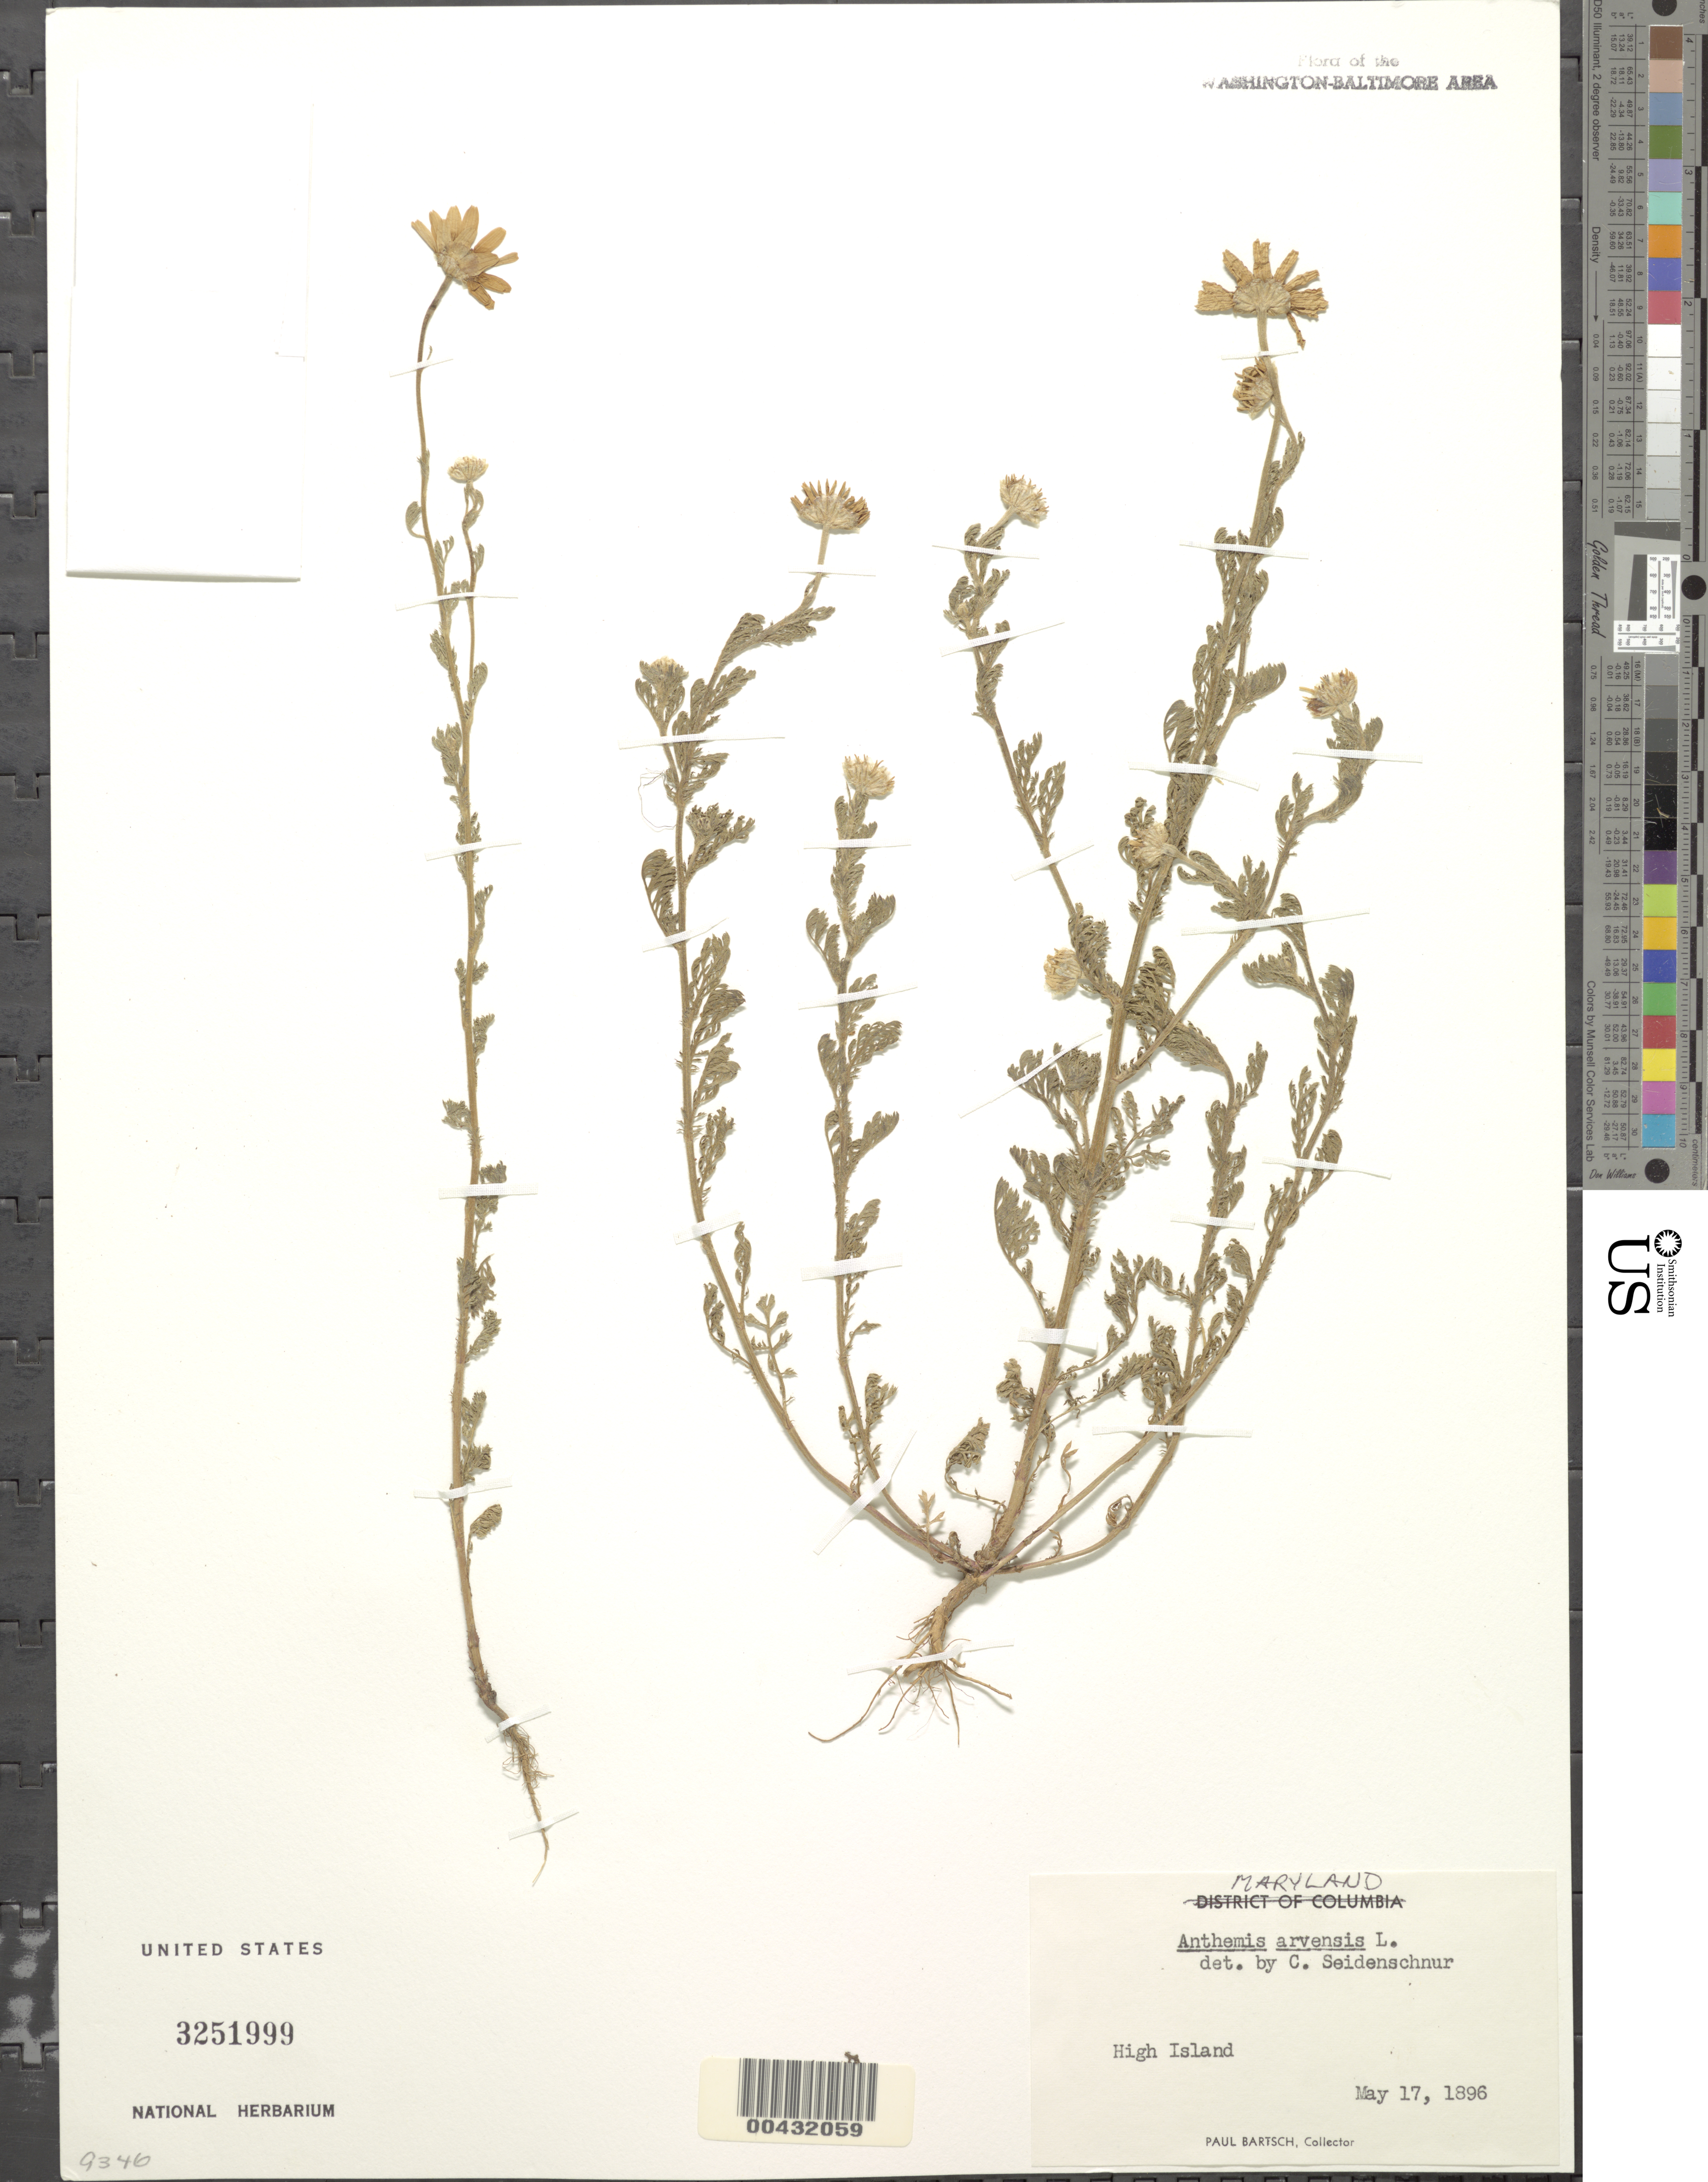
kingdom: Plantae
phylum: Tracheophyta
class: Magnoliopsida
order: Asterales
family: Asteraceae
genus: Anthemis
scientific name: Anthemis arvensis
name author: L.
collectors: P. Bartsch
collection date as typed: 17 May 1896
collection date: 1896-05-17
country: United States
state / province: Maryland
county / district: Montgomery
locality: High Island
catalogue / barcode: US 3251999